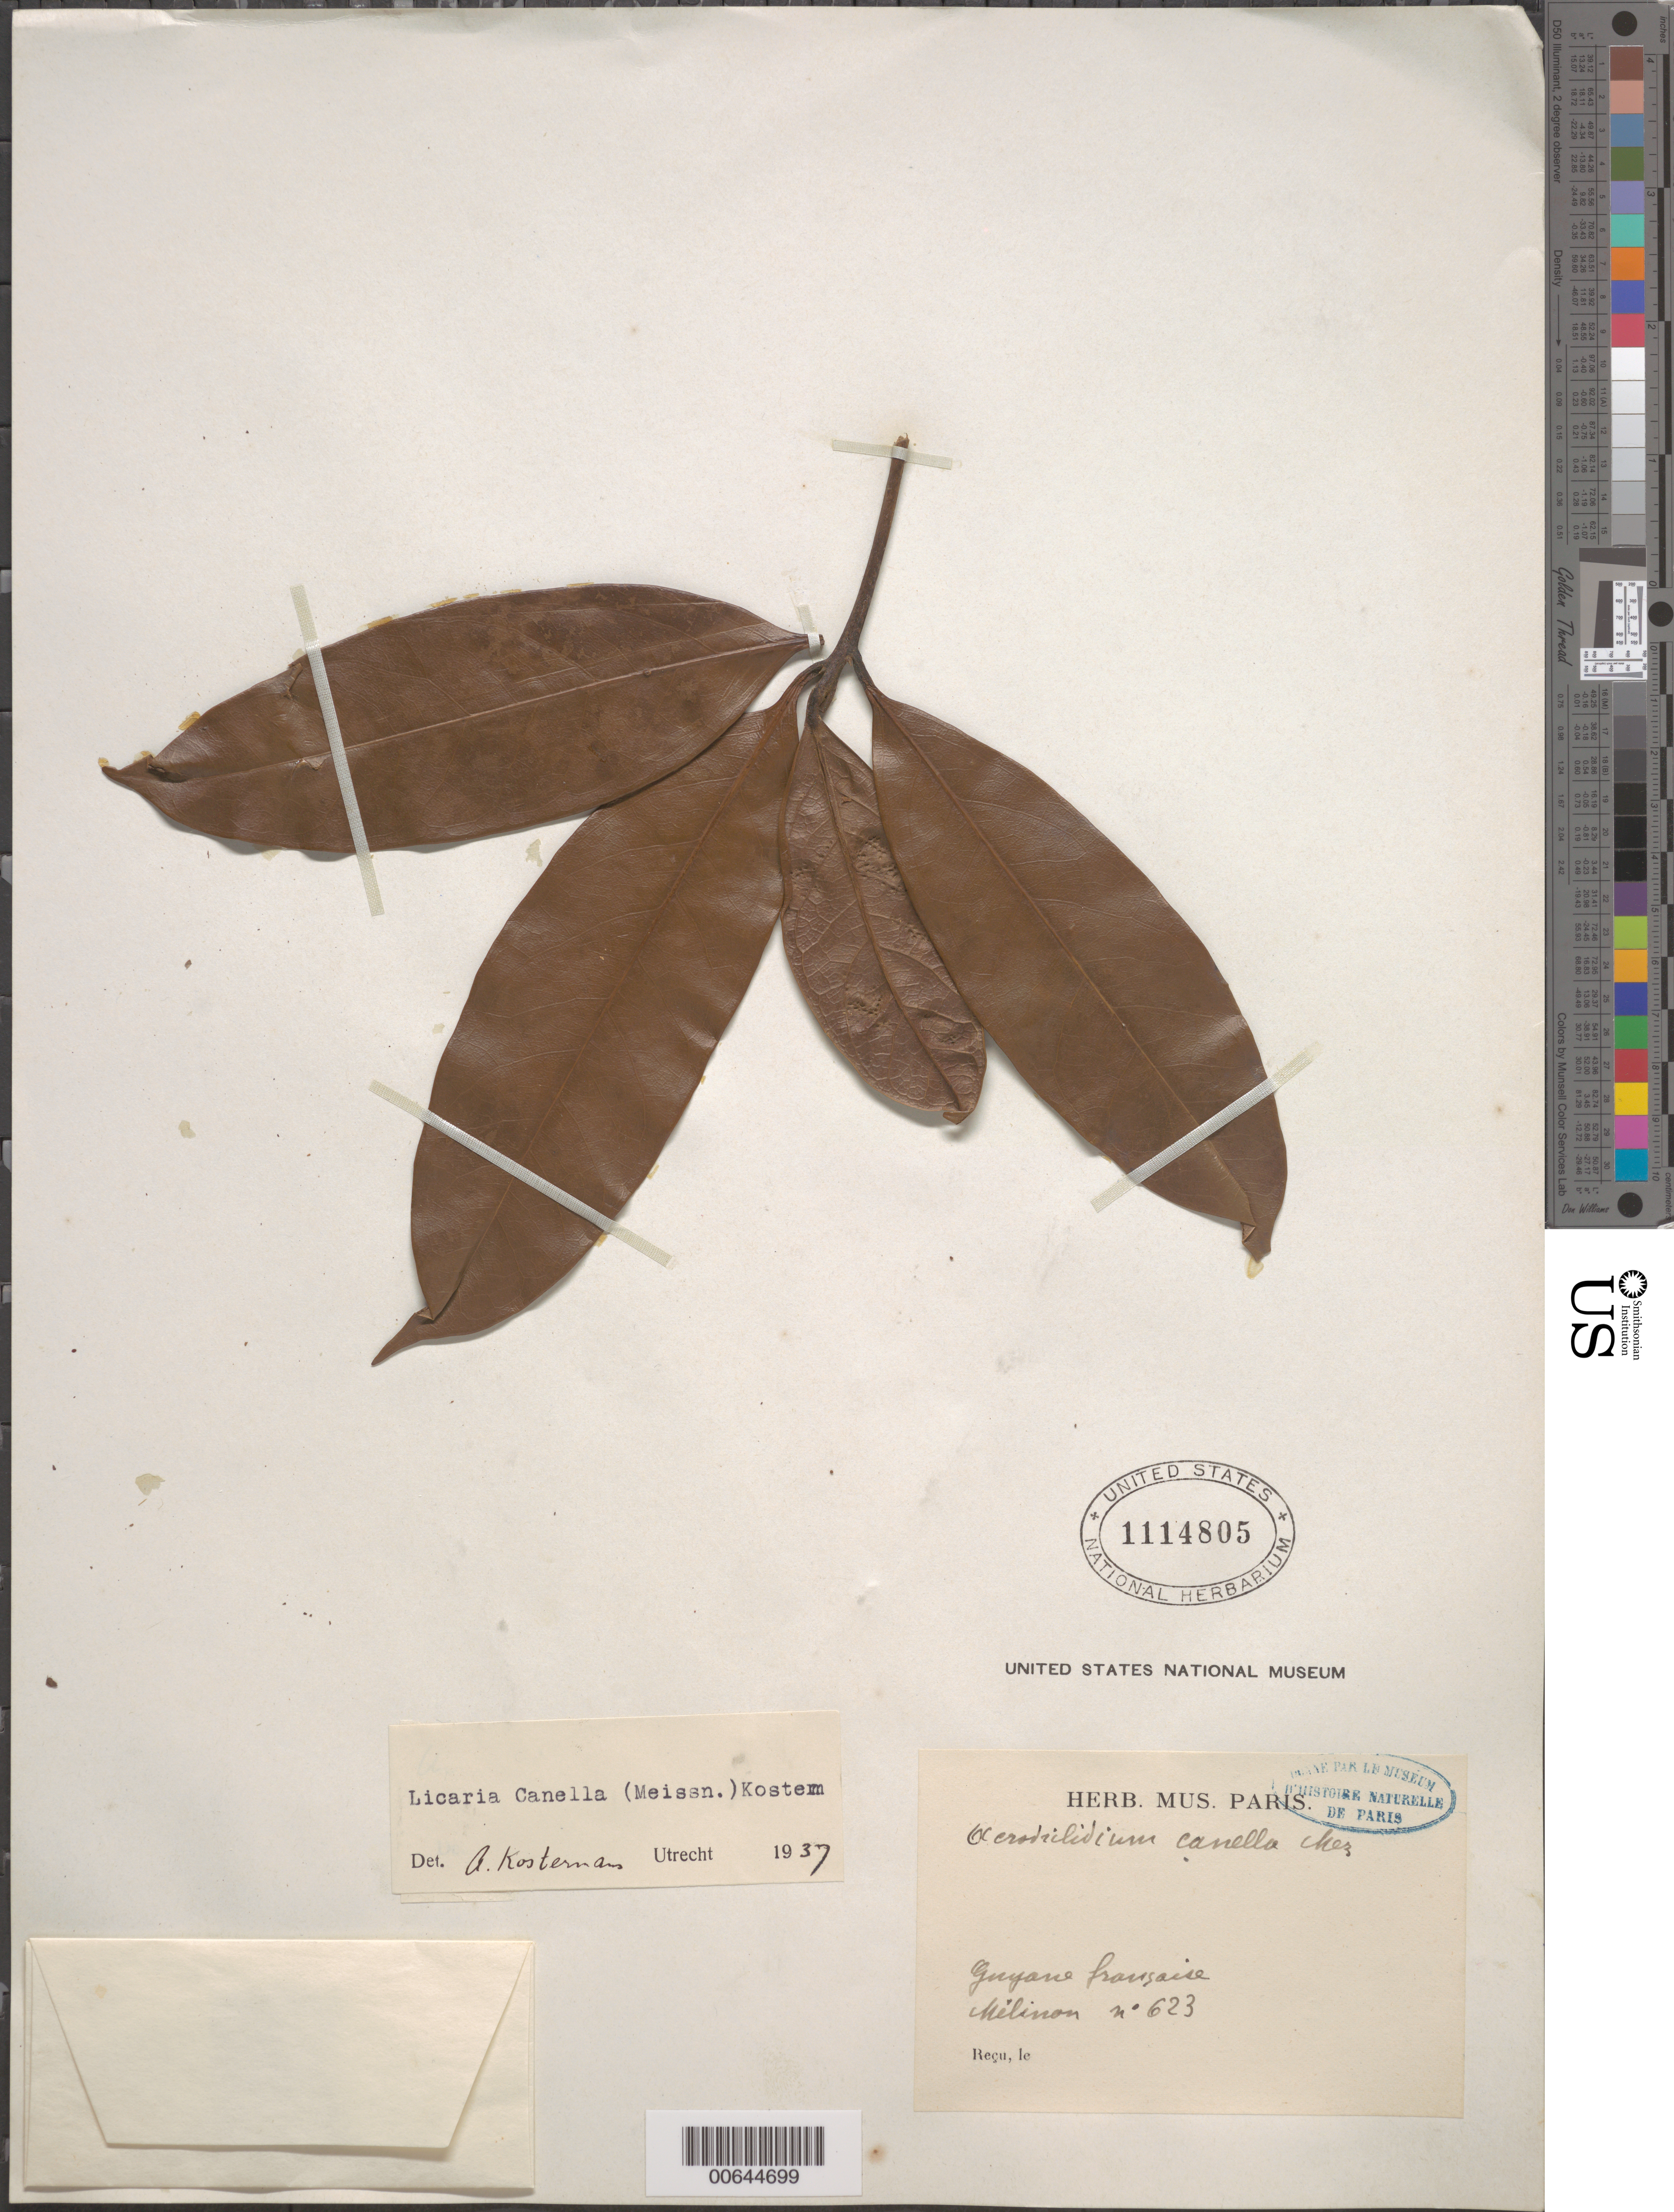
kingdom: Plantae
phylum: Tracheophyta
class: Magnoliopsida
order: Laurales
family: Lauraceae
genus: Licaria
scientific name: Licaria cannella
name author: (Meisn.) Kosterm.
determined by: Kostermans, A. J. G. H.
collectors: E. Mélinon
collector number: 623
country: French Guiana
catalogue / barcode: US 1114805